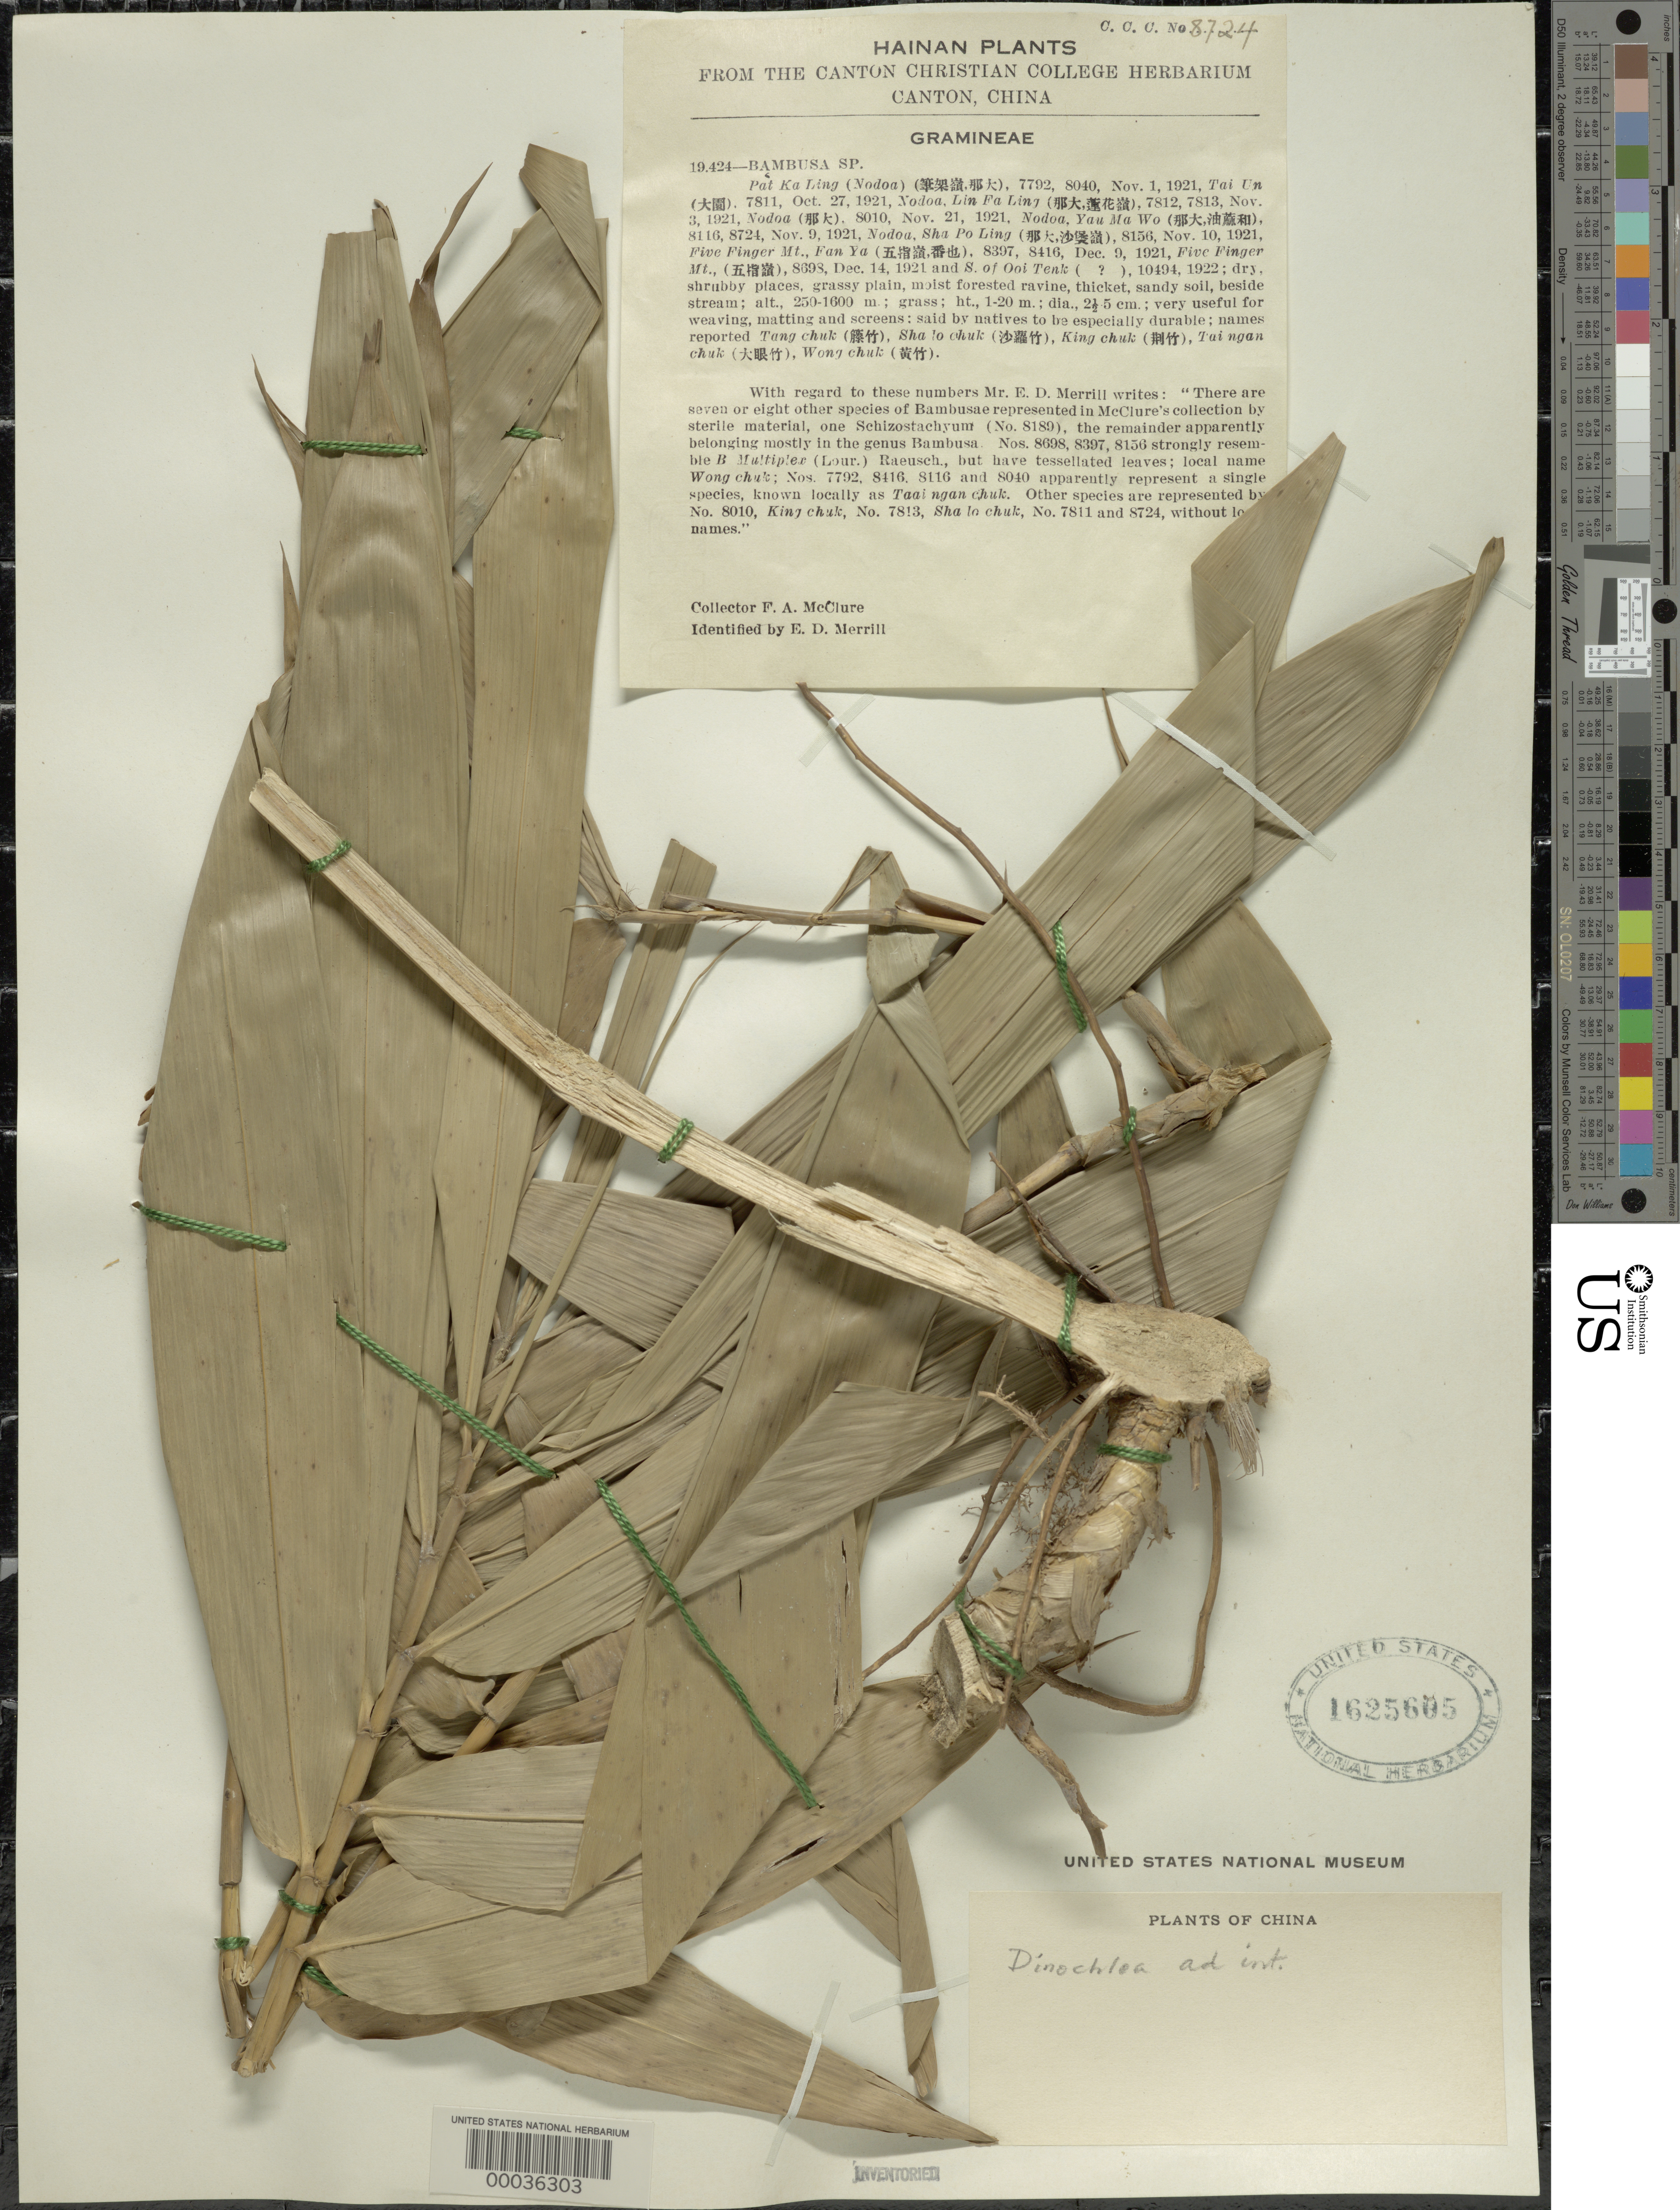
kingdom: Plantae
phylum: Tracheophyta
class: Liliopsida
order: Poales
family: Poaceae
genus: Dinochloa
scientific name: Dinochloa sp.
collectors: F. A. McClure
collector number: CCC 8724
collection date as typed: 09 Nov 1921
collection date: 1921-11-09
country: China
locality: Canton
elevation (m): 250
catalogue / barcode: US 1625605